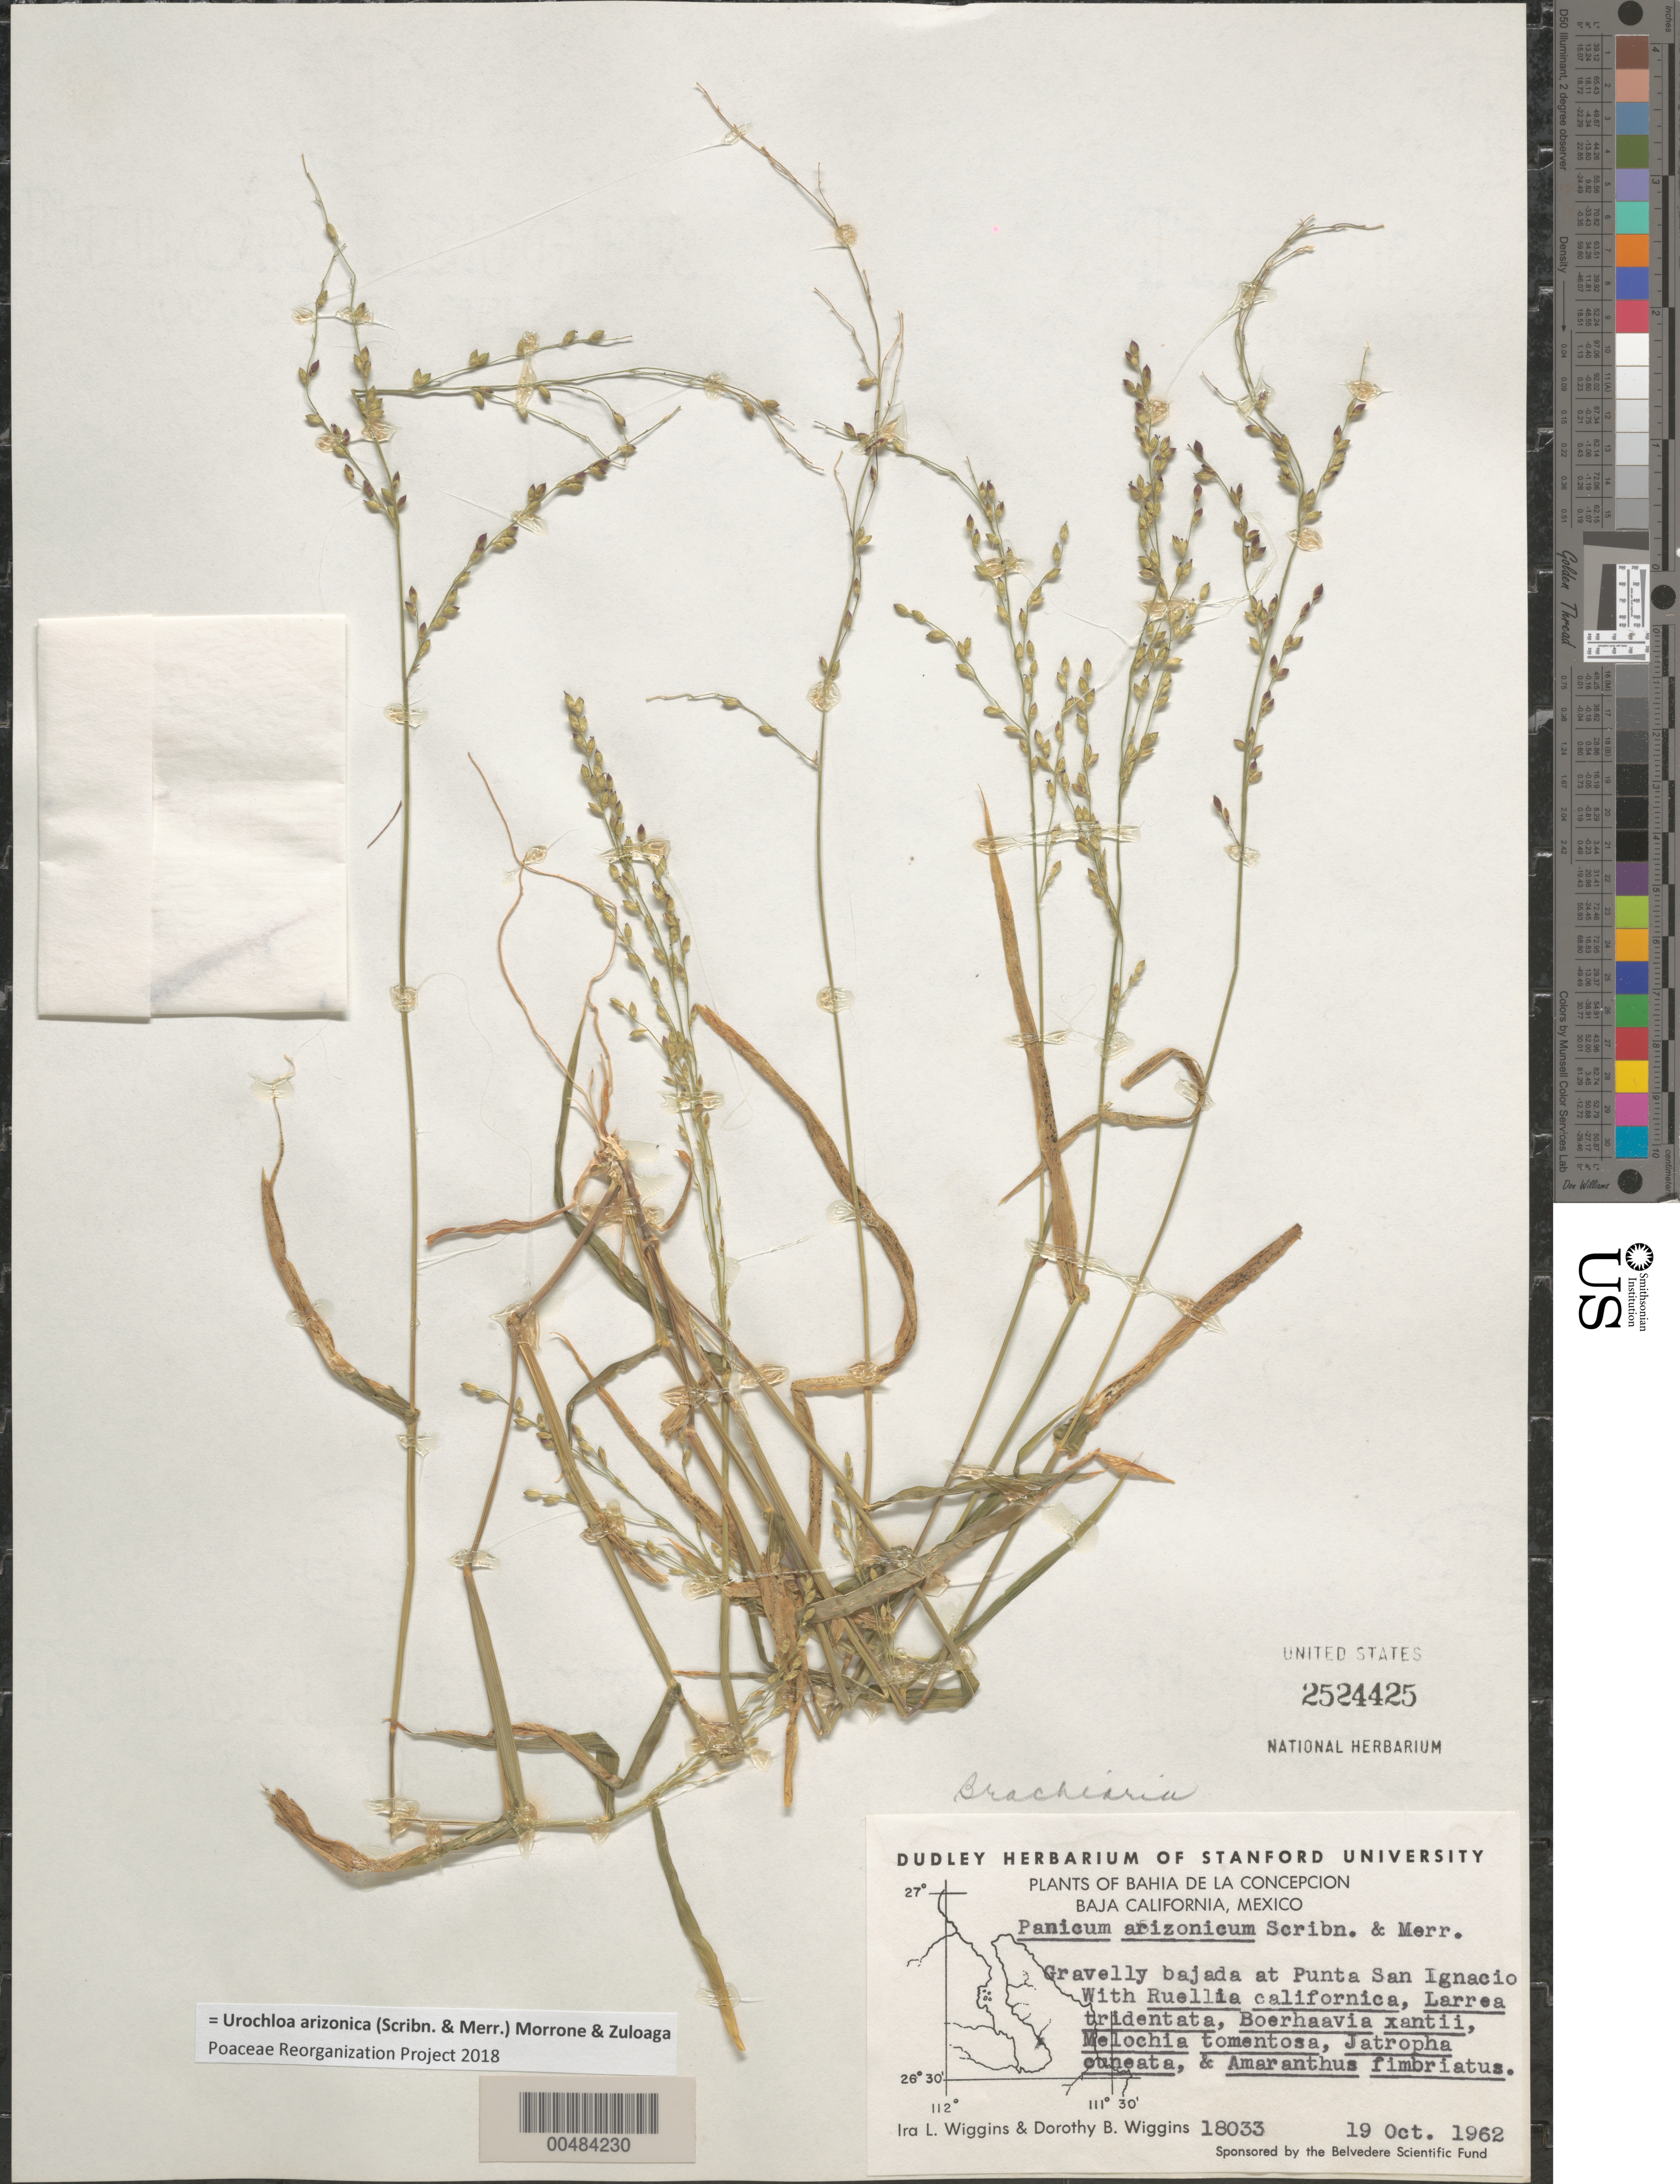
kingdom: Plantae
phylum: Tracheophyta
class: Liliopsida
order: Poales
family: Poaceae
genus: Brachiaria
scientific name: Brachiaria arizonicum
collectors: I. L. Wiggins & D. B. Wiggins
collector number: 18033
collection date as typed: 19 Oct 1962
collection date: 1962-10-19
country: Mexico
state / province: Baja California Sur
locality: Bahia de la Concepcion, at Punta San Ignacio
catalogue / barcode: US 2524425